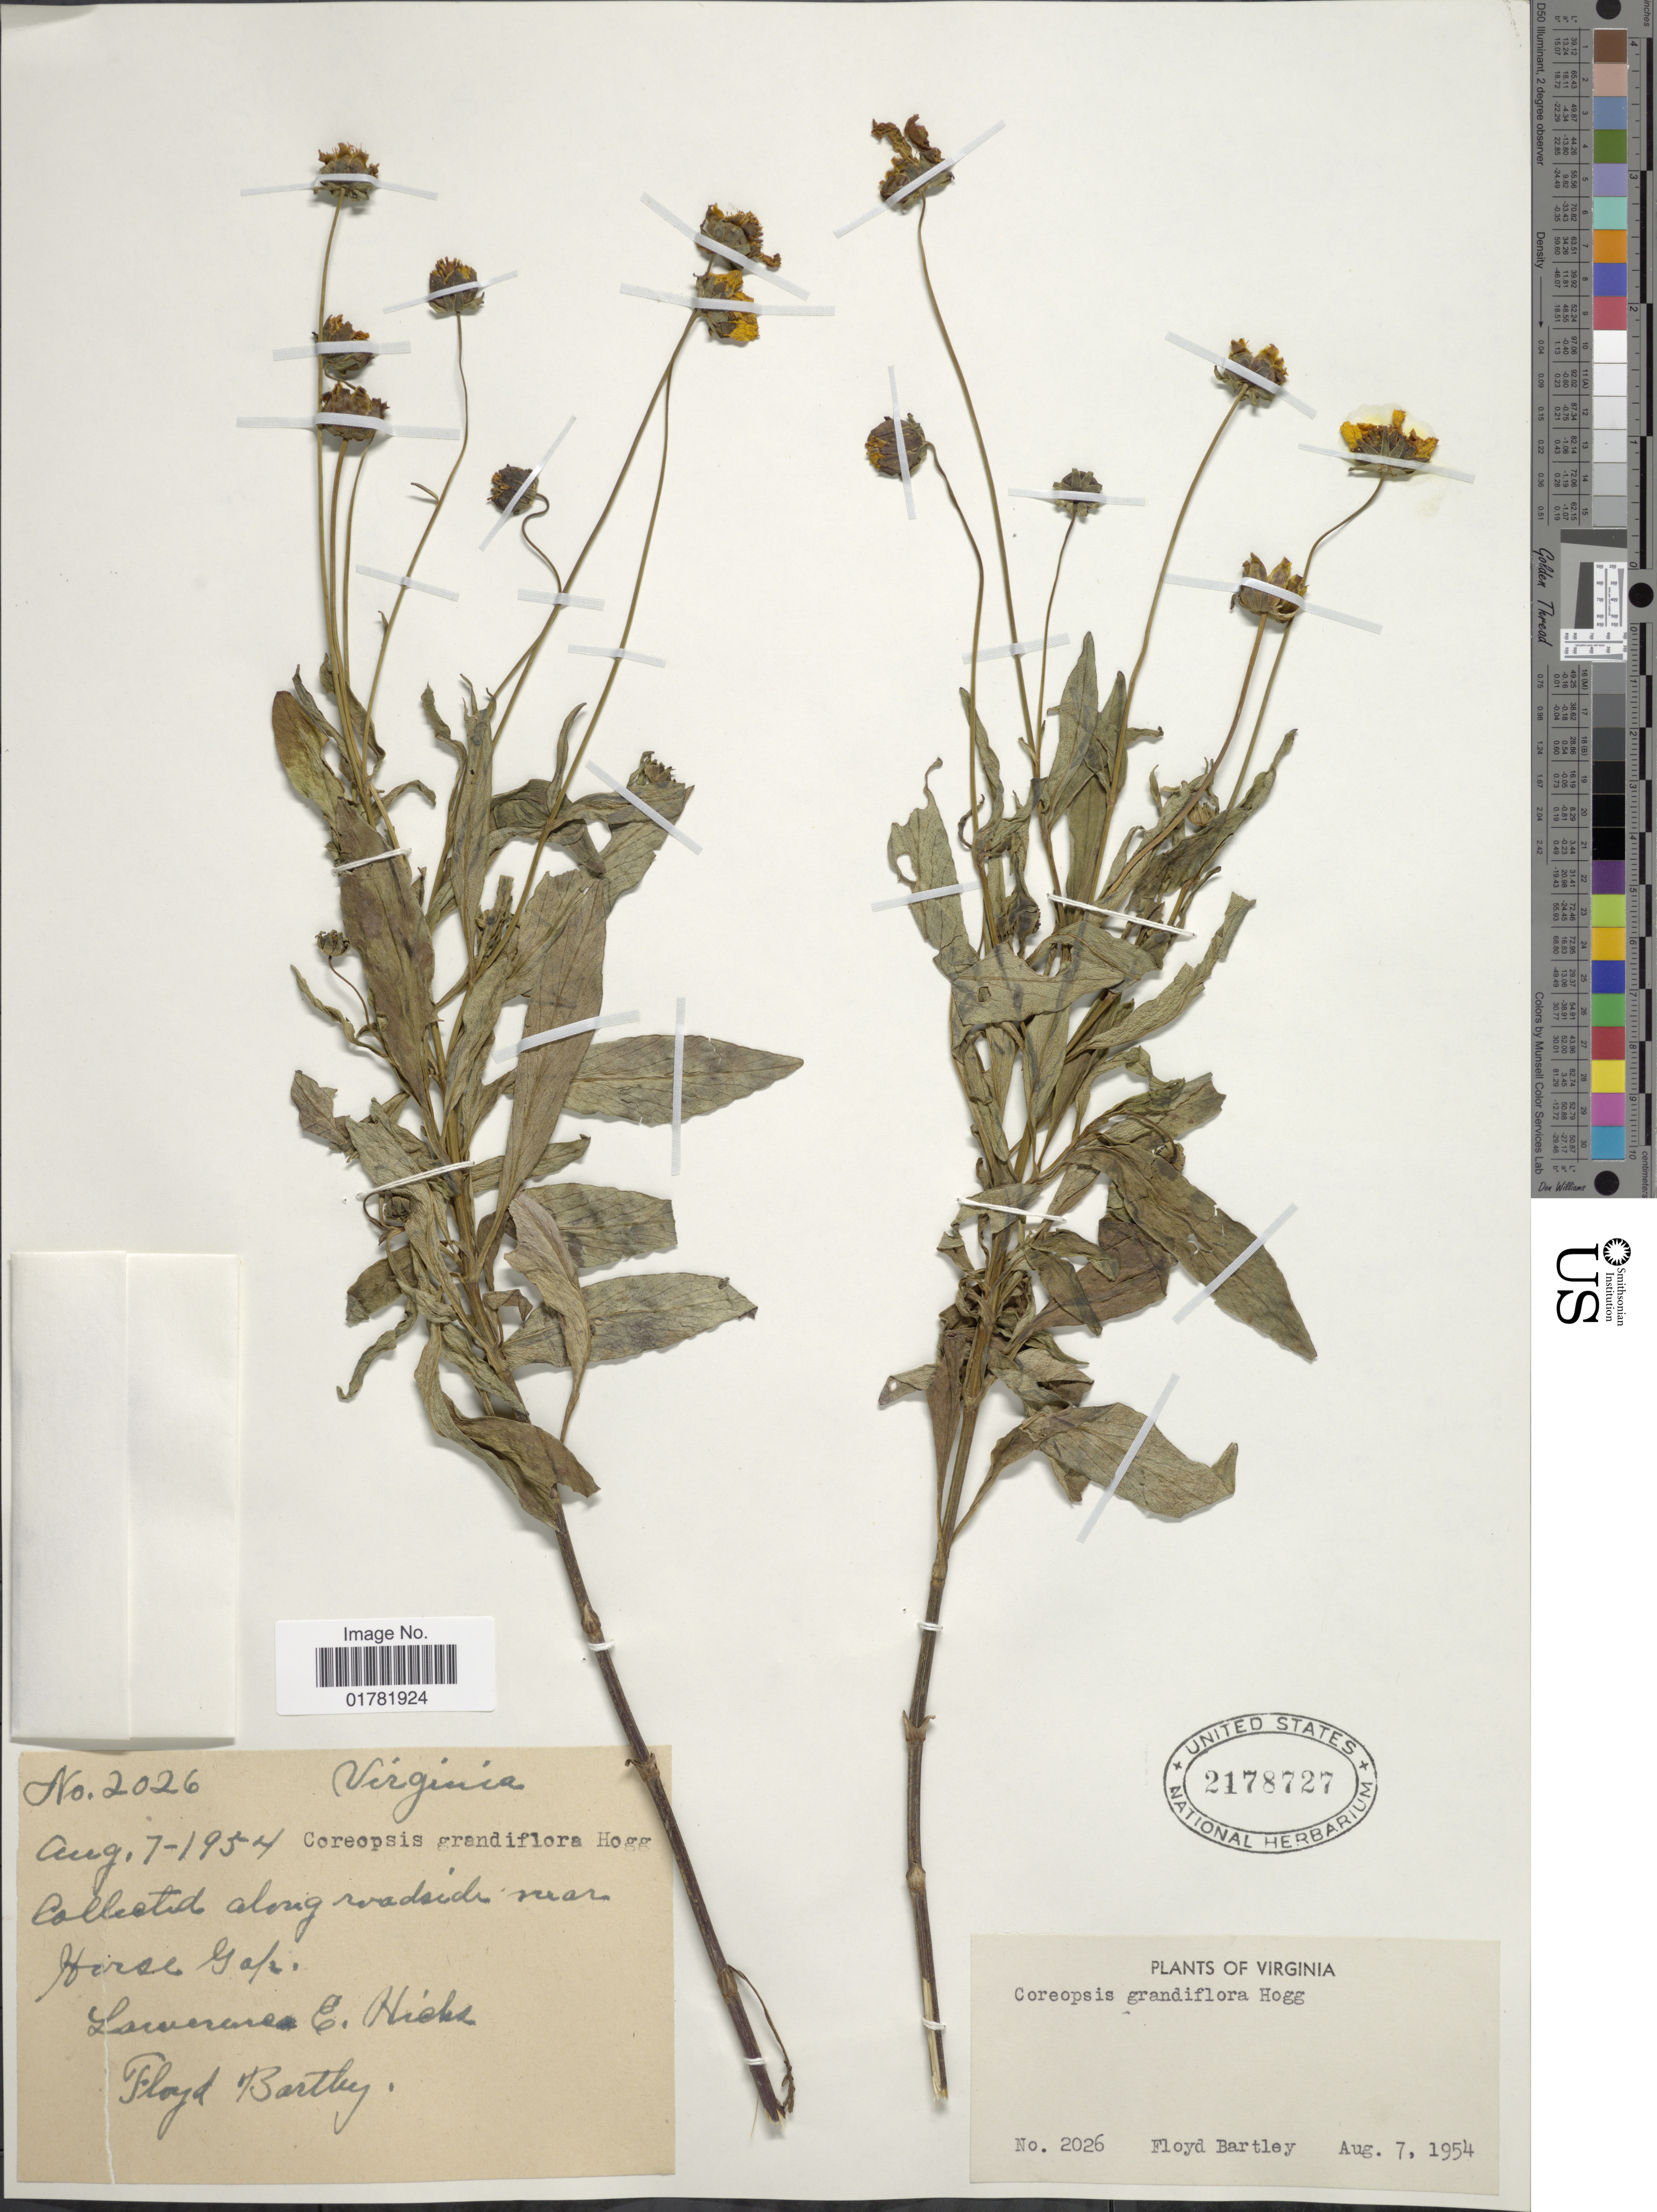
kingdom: Plantae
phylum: Tracheophyta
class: Magnoliopsida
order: Asterales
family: Asteraceae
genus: Coreopsis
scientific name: Coreopsis grandiflora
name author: Nutt.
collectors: F. Bartley & L. E. Hicks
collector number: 2026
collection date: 1954-08-07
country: United States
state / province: Virginia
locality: Along roadside near Horse Gap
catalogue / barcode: US 2178727